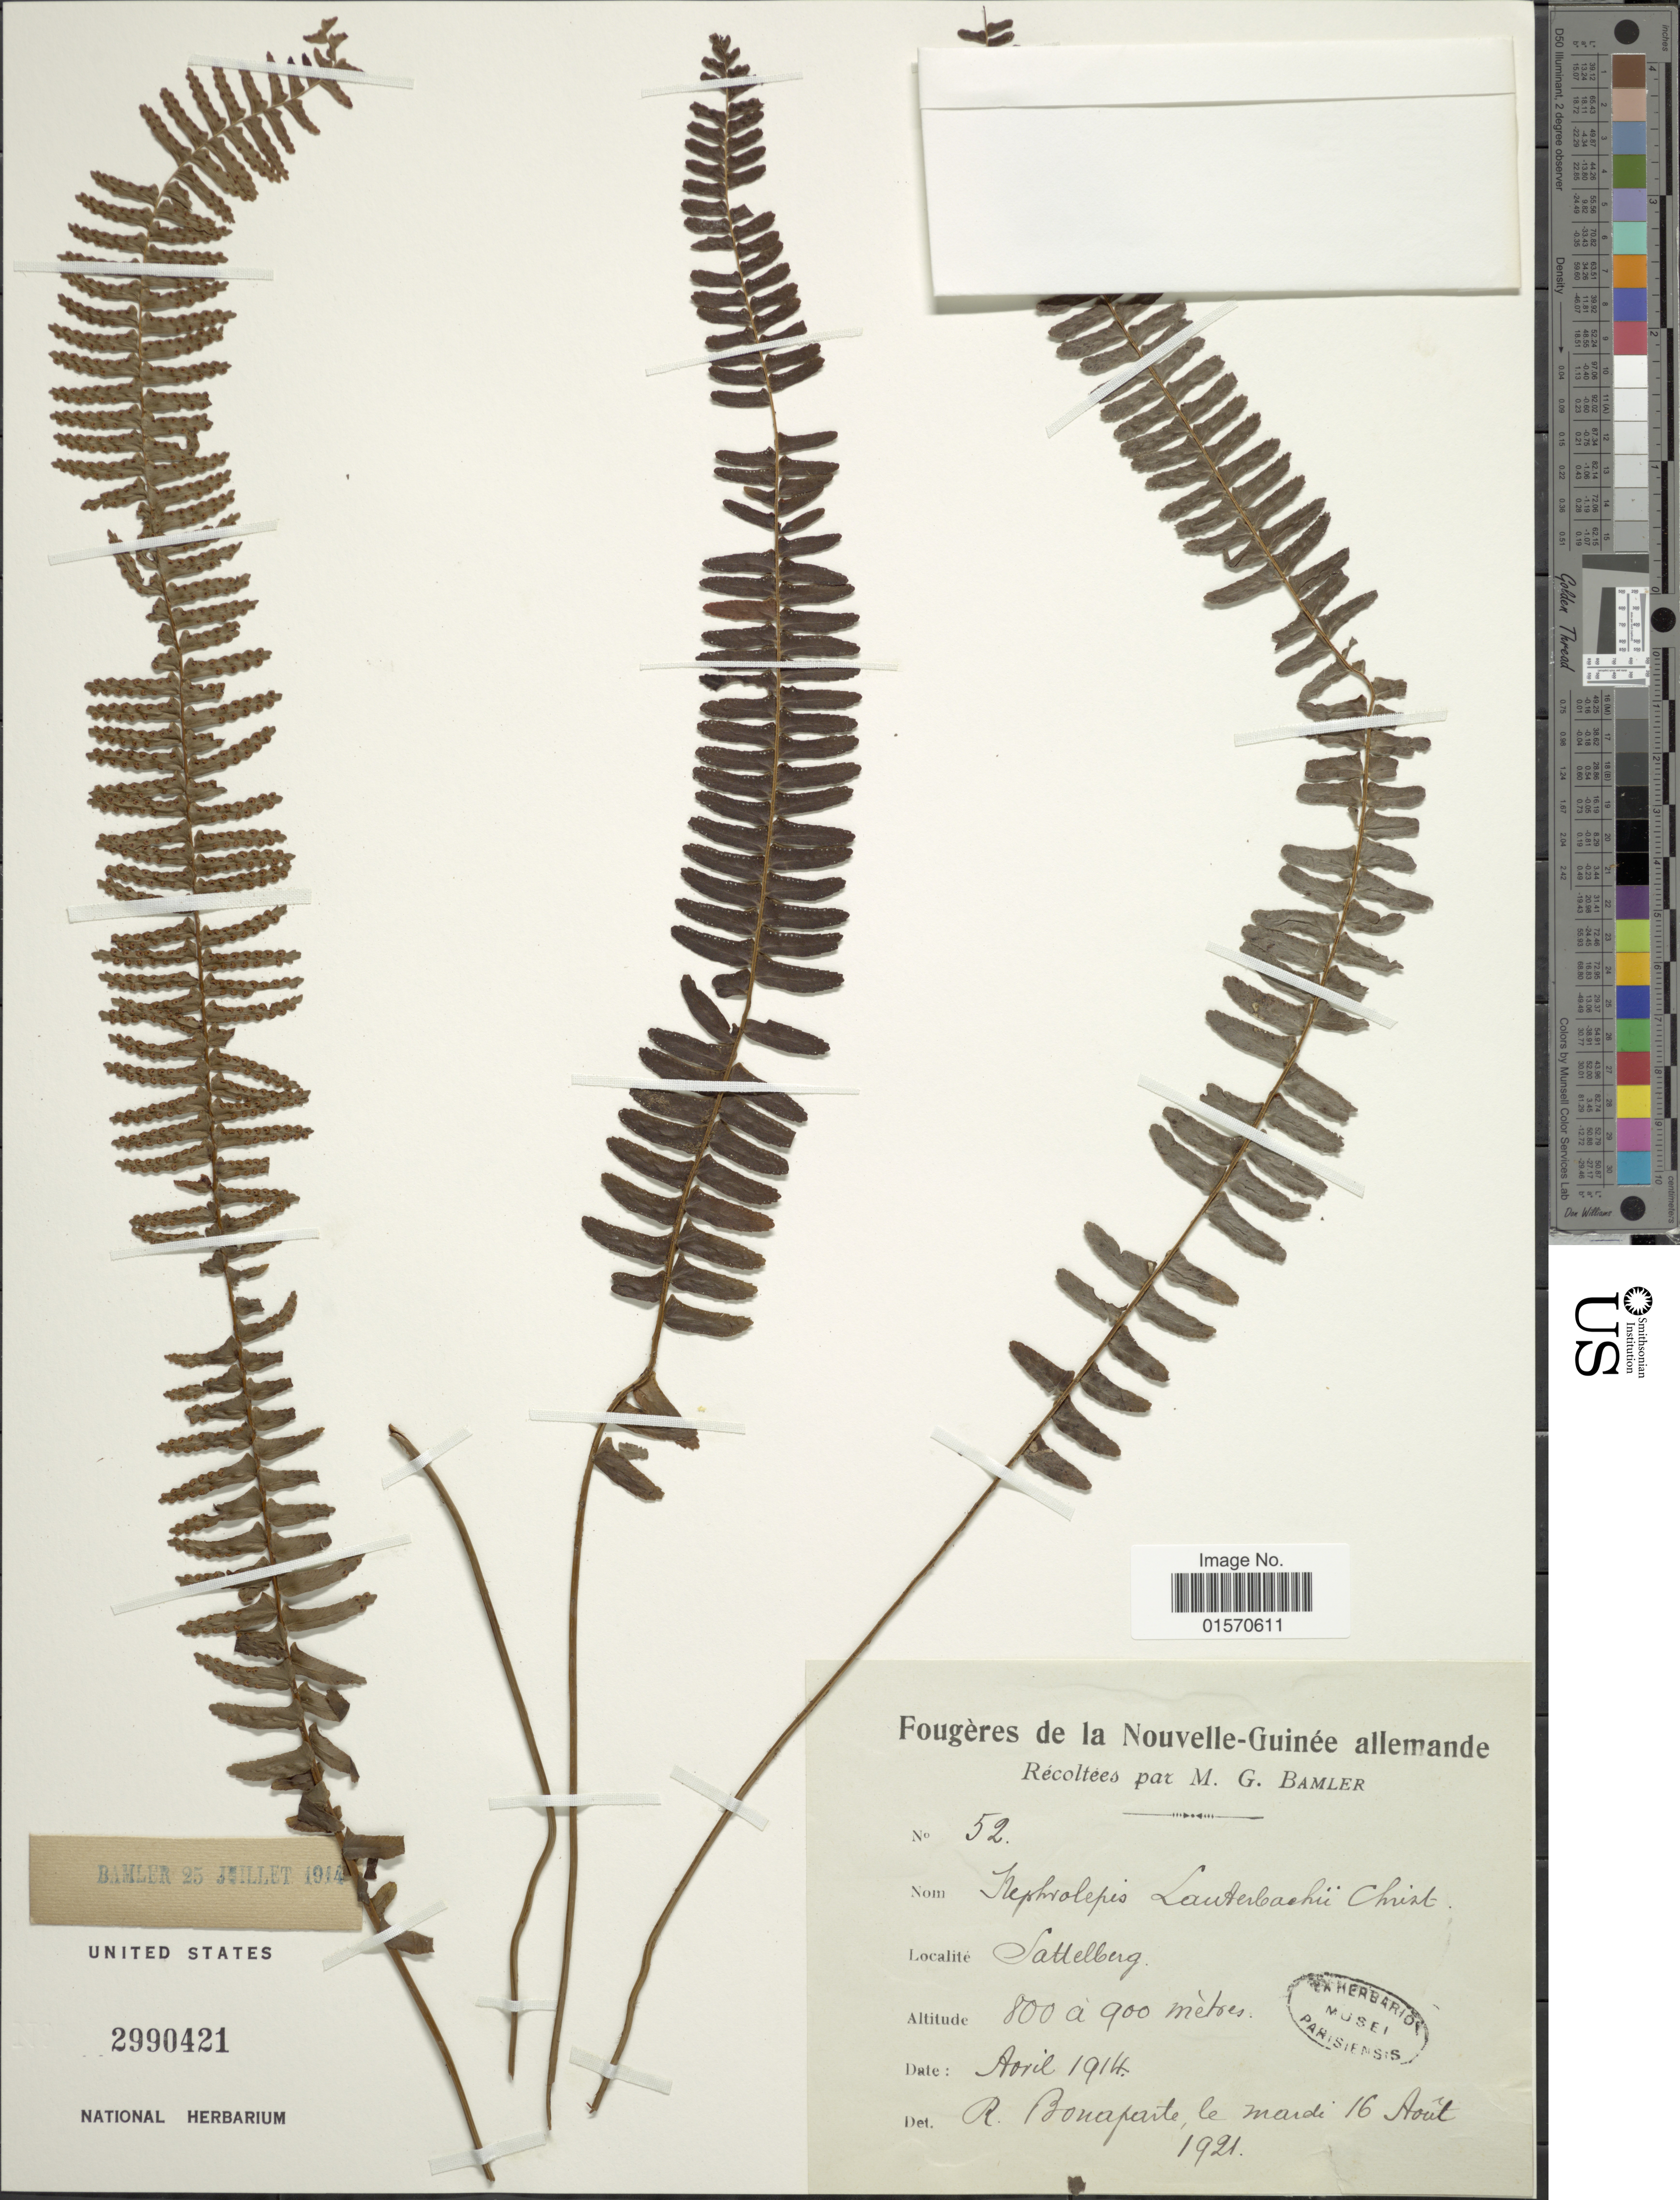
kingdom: Plantae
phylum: Tracheophyta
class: Polypodiopsida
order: Polypodiales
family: Nephrolepidaceae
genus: Nephrolepis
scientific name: Nephrolepis lauterbachii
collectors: G. Bamler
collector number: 52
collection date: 1914-04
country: Papua New Guinea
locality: Nouvelle-Guinée. Sattelberg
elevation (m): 800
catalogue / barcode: US 2990421